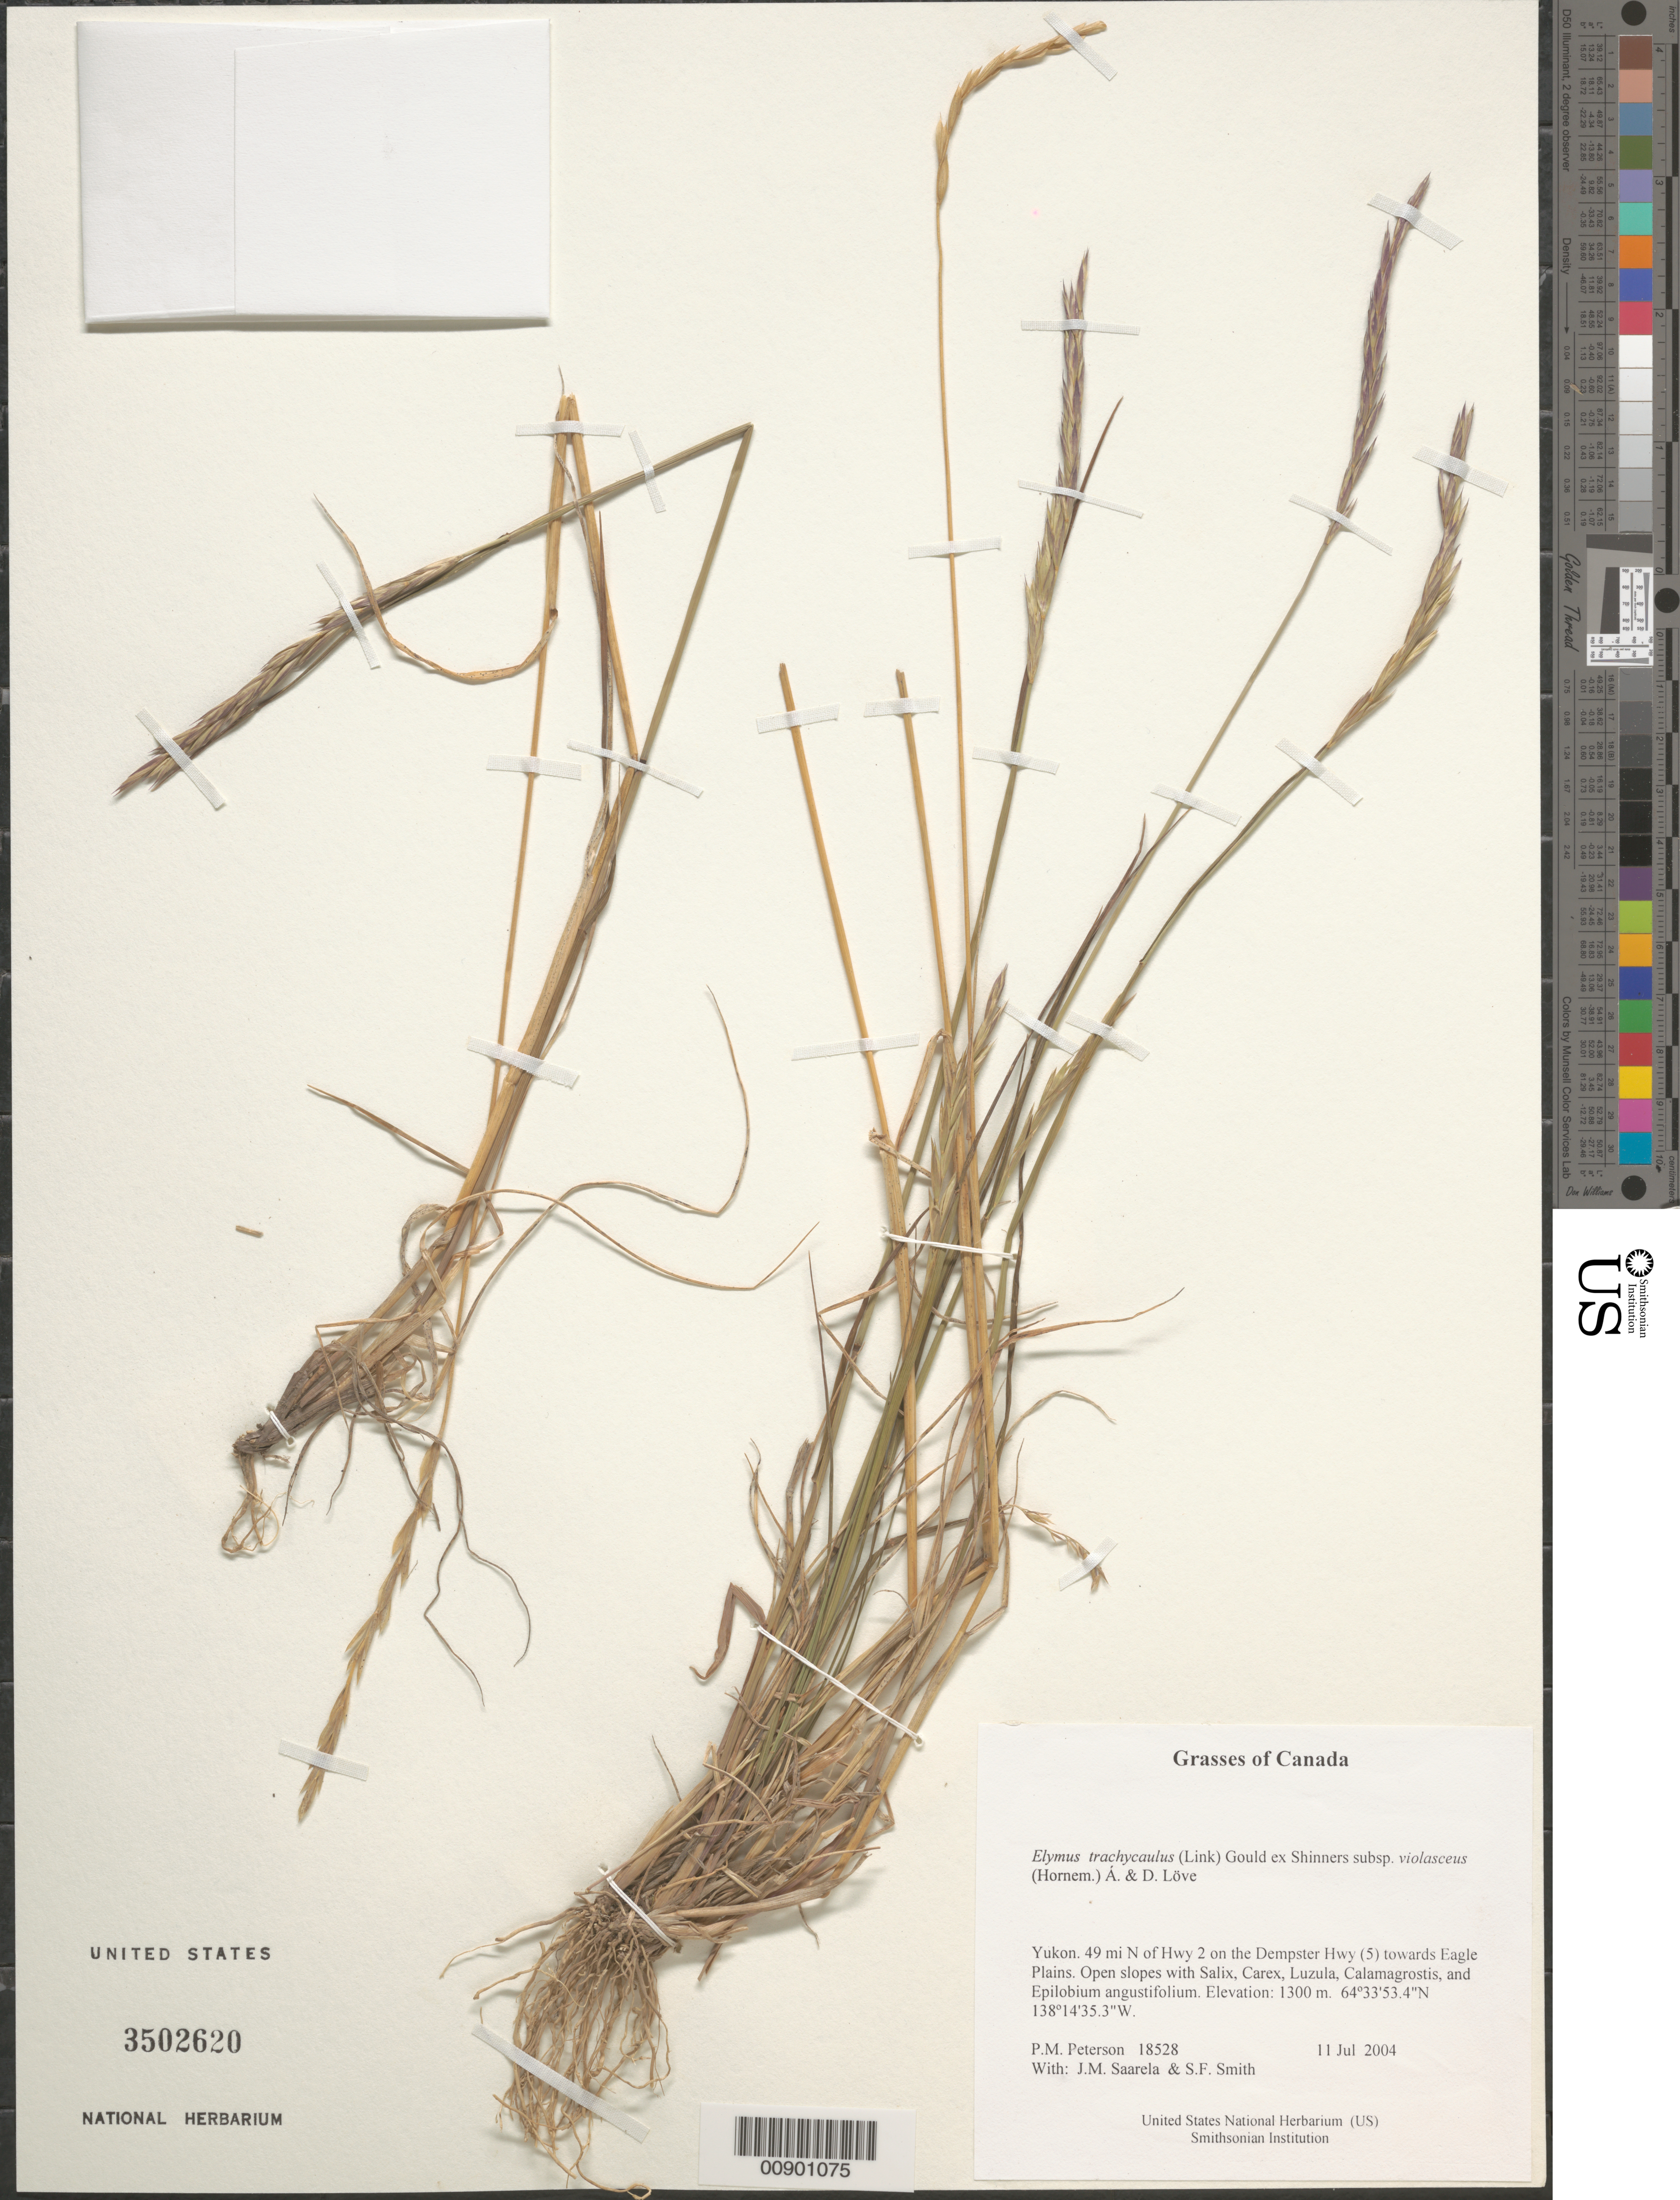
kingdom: Plantae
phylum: Tracheophyta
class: Liliopsida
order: Poales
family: Poaceae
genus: Elymus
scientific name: Elymus trachycaulus subsp. violaceous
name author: (Hornem.)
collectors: P. M. Peterson, J. Saarela & S.F. Smith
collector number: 18528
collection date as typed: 11 Jul 2004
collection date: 2004-07-11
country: Canada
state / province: Yukon Territory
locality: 49 mi N of Hwy 2 on the Dempster Hwy (5) towards Eagle Plains. Open slopes with Salix, Carex, Luzula, Calamagrostis, and Epilobium angustifolium.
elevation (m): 1300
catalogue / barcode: US 3502620